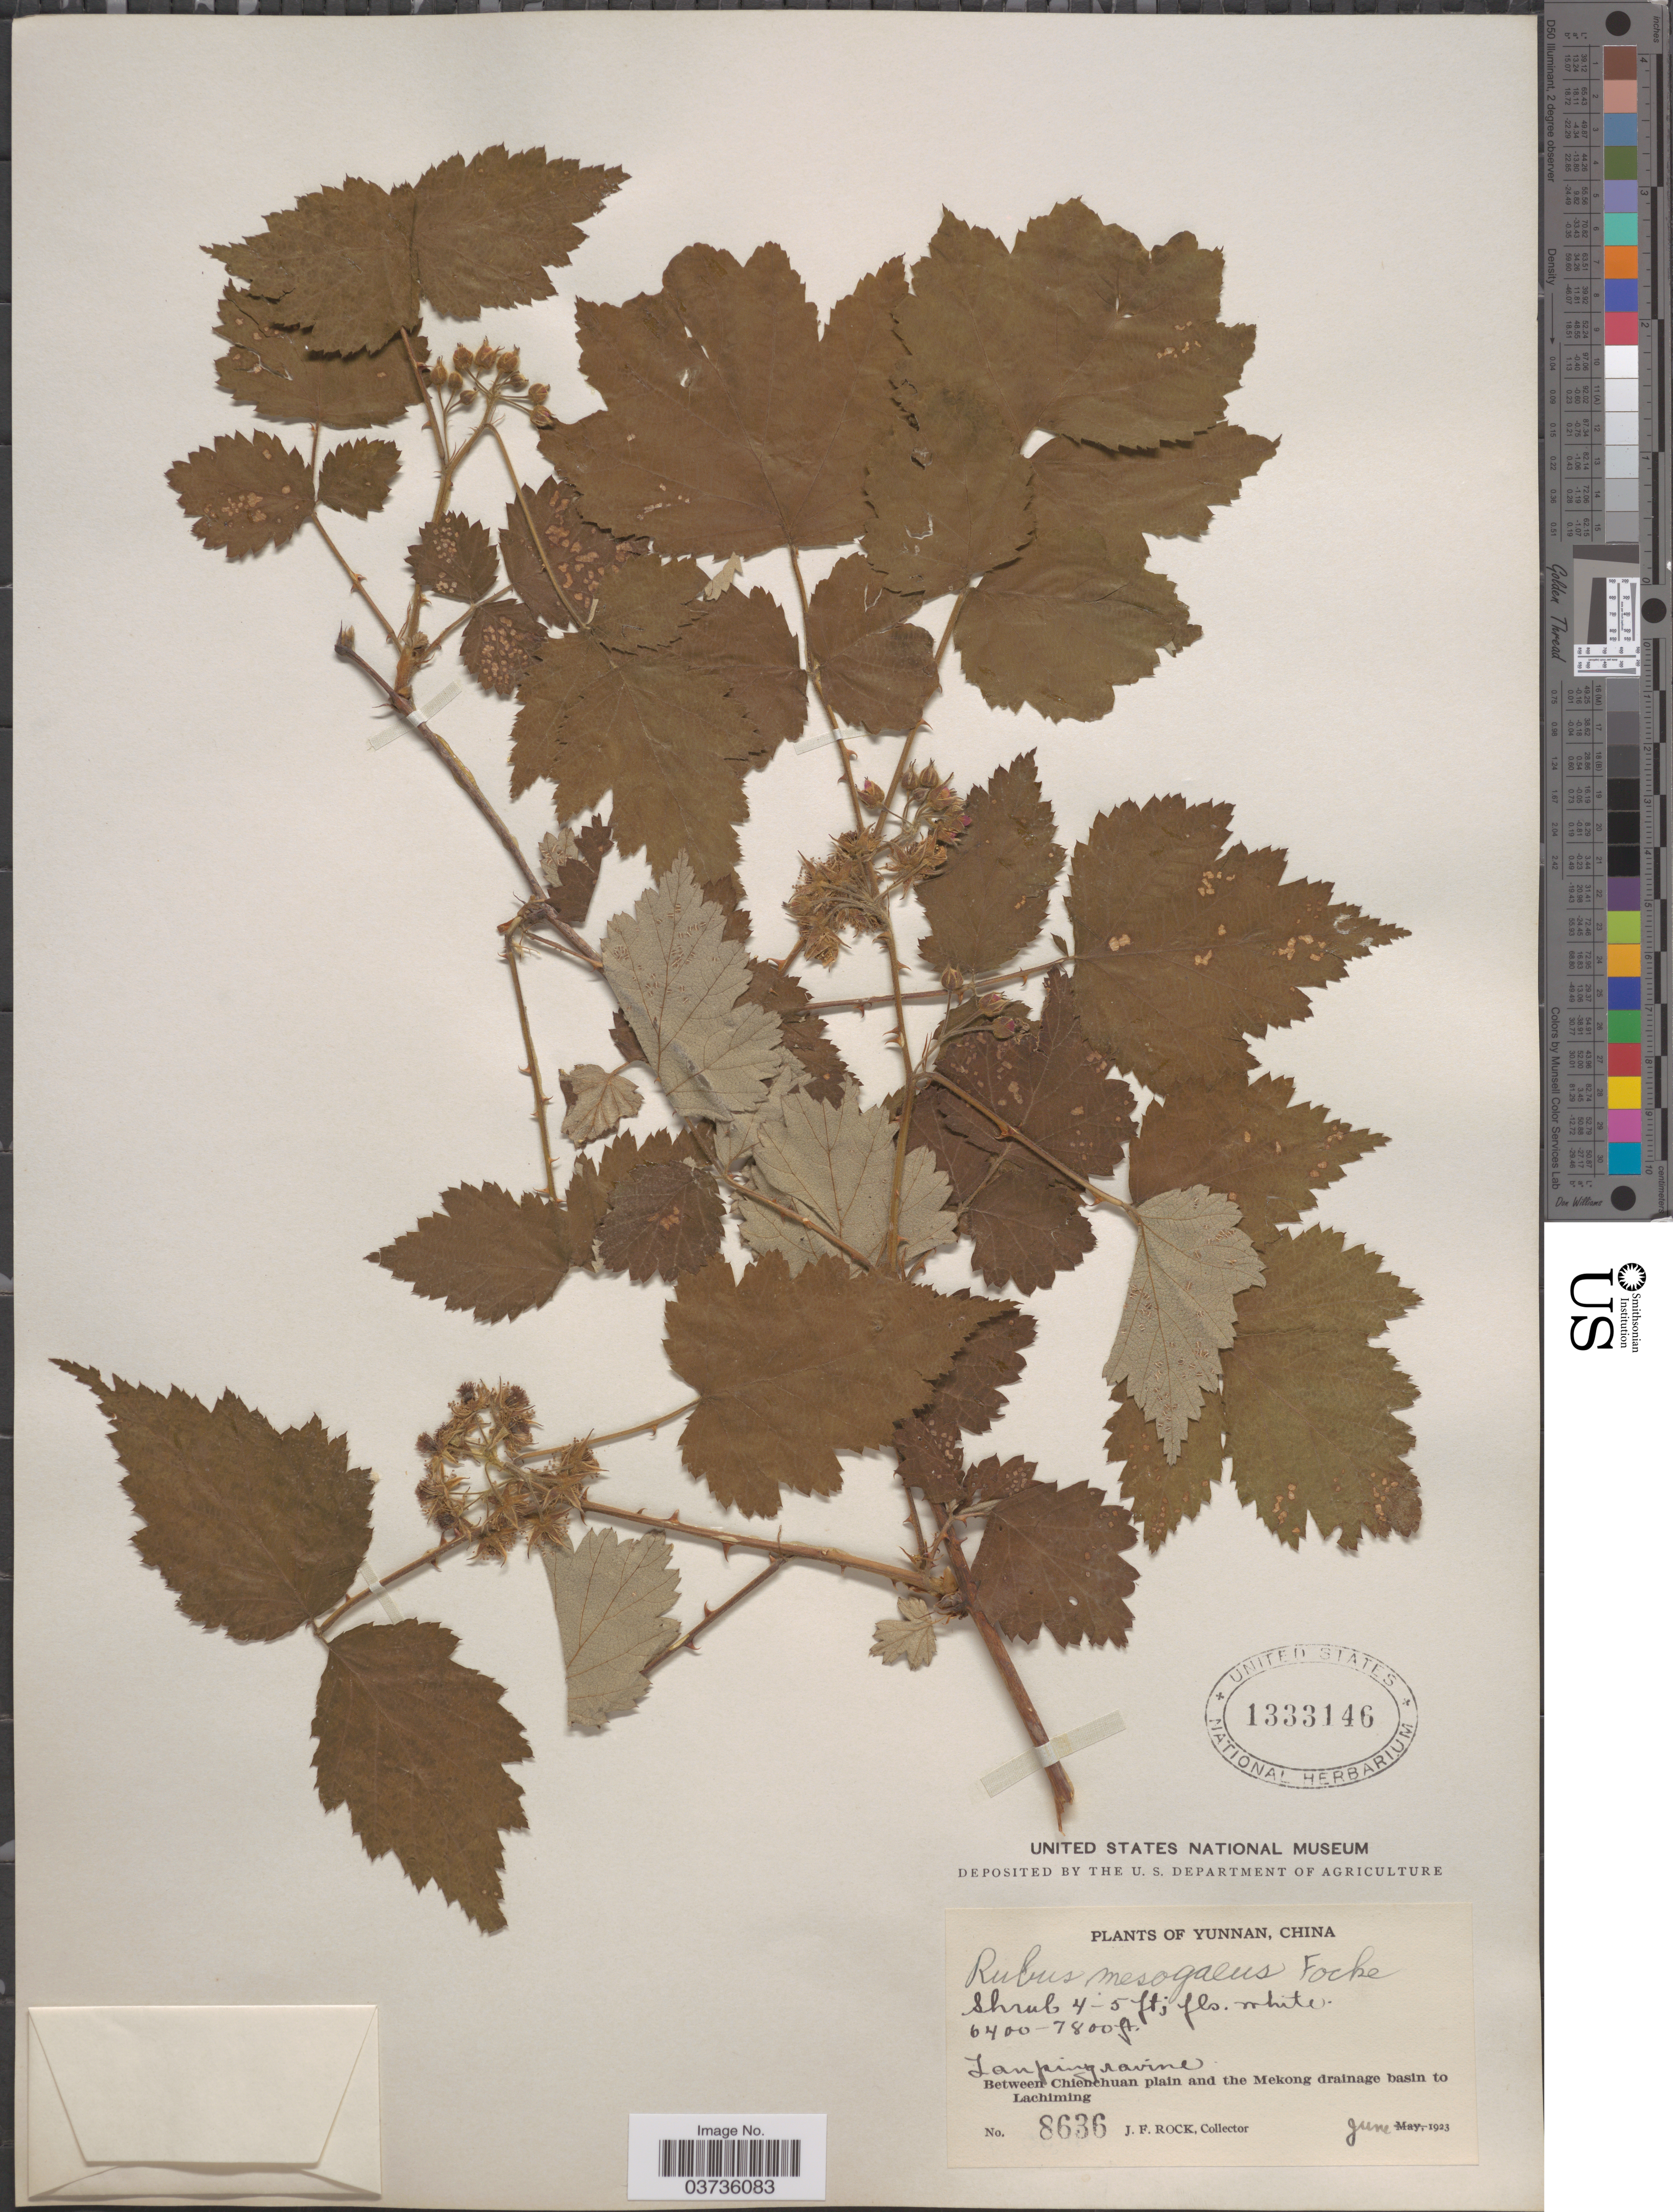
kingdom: Plantae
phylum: Tracheophyta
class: Magnoliopsida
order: Rosales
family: Rosaceae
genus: Rubus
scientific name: Rubus mesogaeus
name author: Focke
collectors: J. Rock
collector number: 8636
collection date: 1923-06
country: China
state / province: Yunnan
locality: Tanping ravine. Between Chienchuan plain and the Mekong drainage basin to Lachiming.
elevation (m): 1951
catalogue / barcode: US 1333146